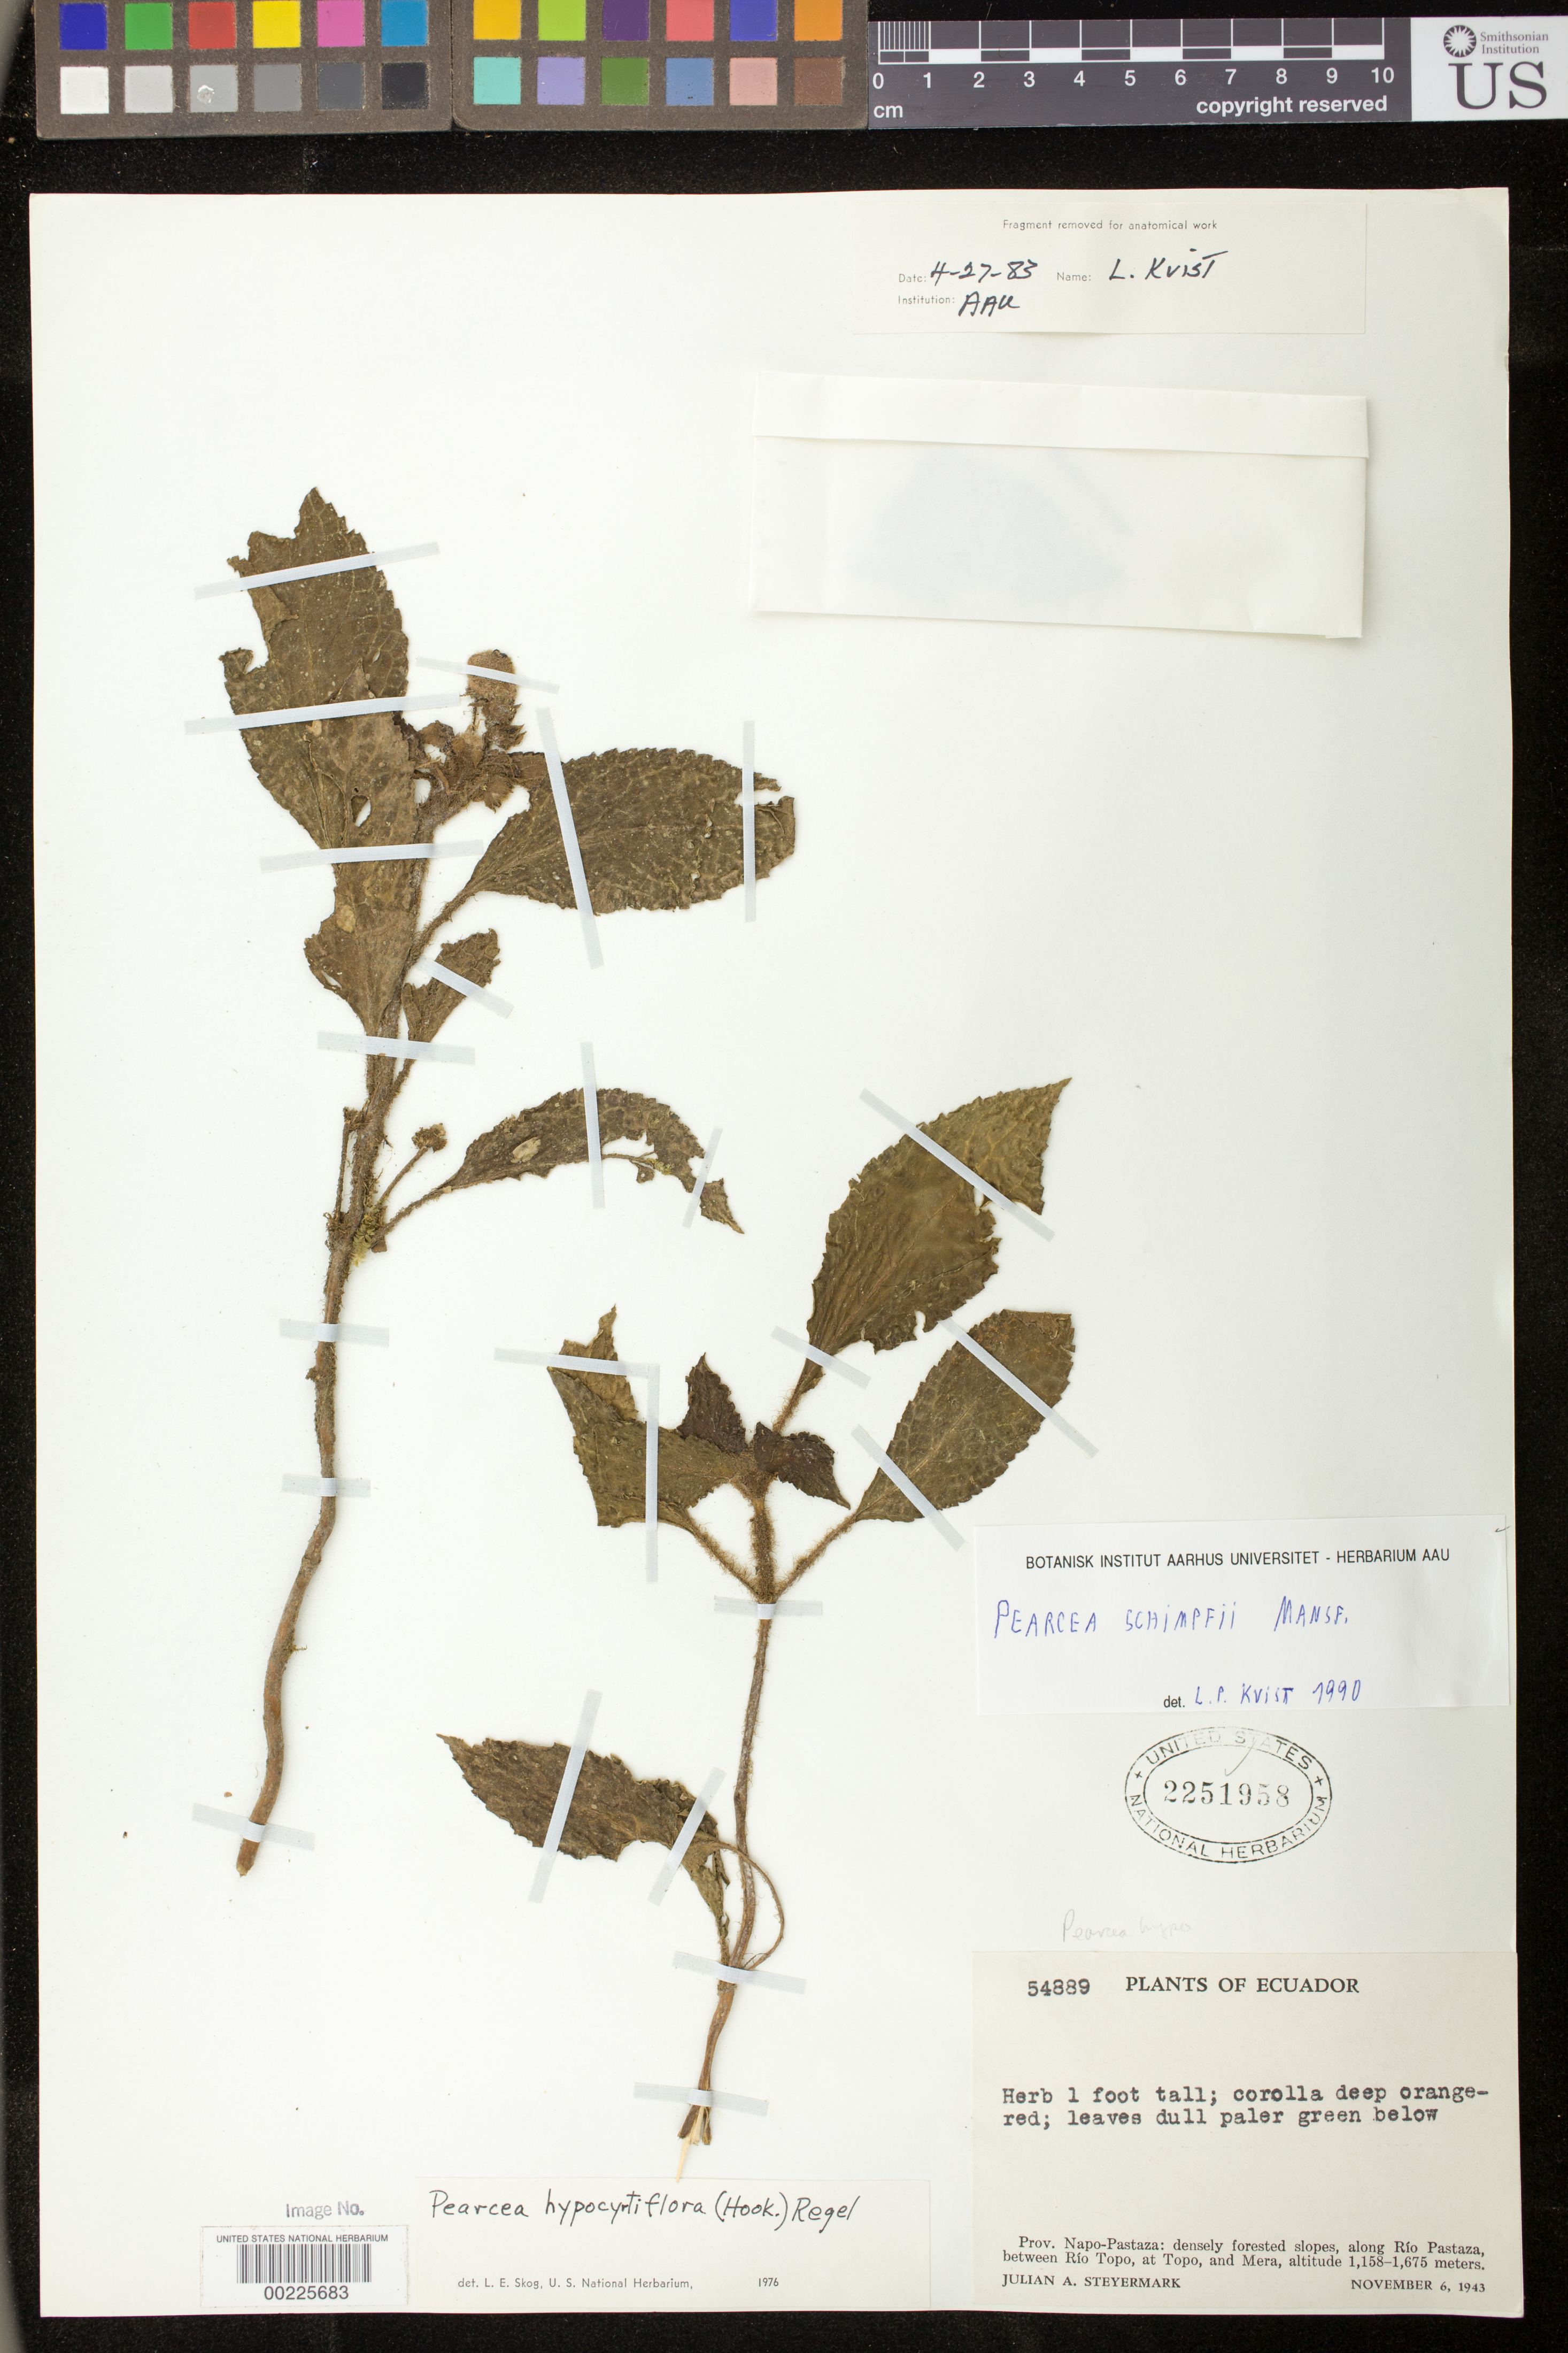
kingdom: Plantae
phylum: Tracheophyta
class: Magnoliopsida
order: Lamiales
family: Gesneriaceae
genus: Pearcea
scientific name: Pearcea schimpfii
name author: Mansf.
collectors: J. Steyermark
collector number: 54889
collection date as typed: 06 Nov 1943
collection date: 1943-11-06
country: Ecuador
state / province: Napo / Pastaza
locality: Along Rio Pastaza, between Rio Topo, at Topo, and Mera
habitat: Densely forested slopes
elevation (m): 1158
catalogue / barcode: US 2251958